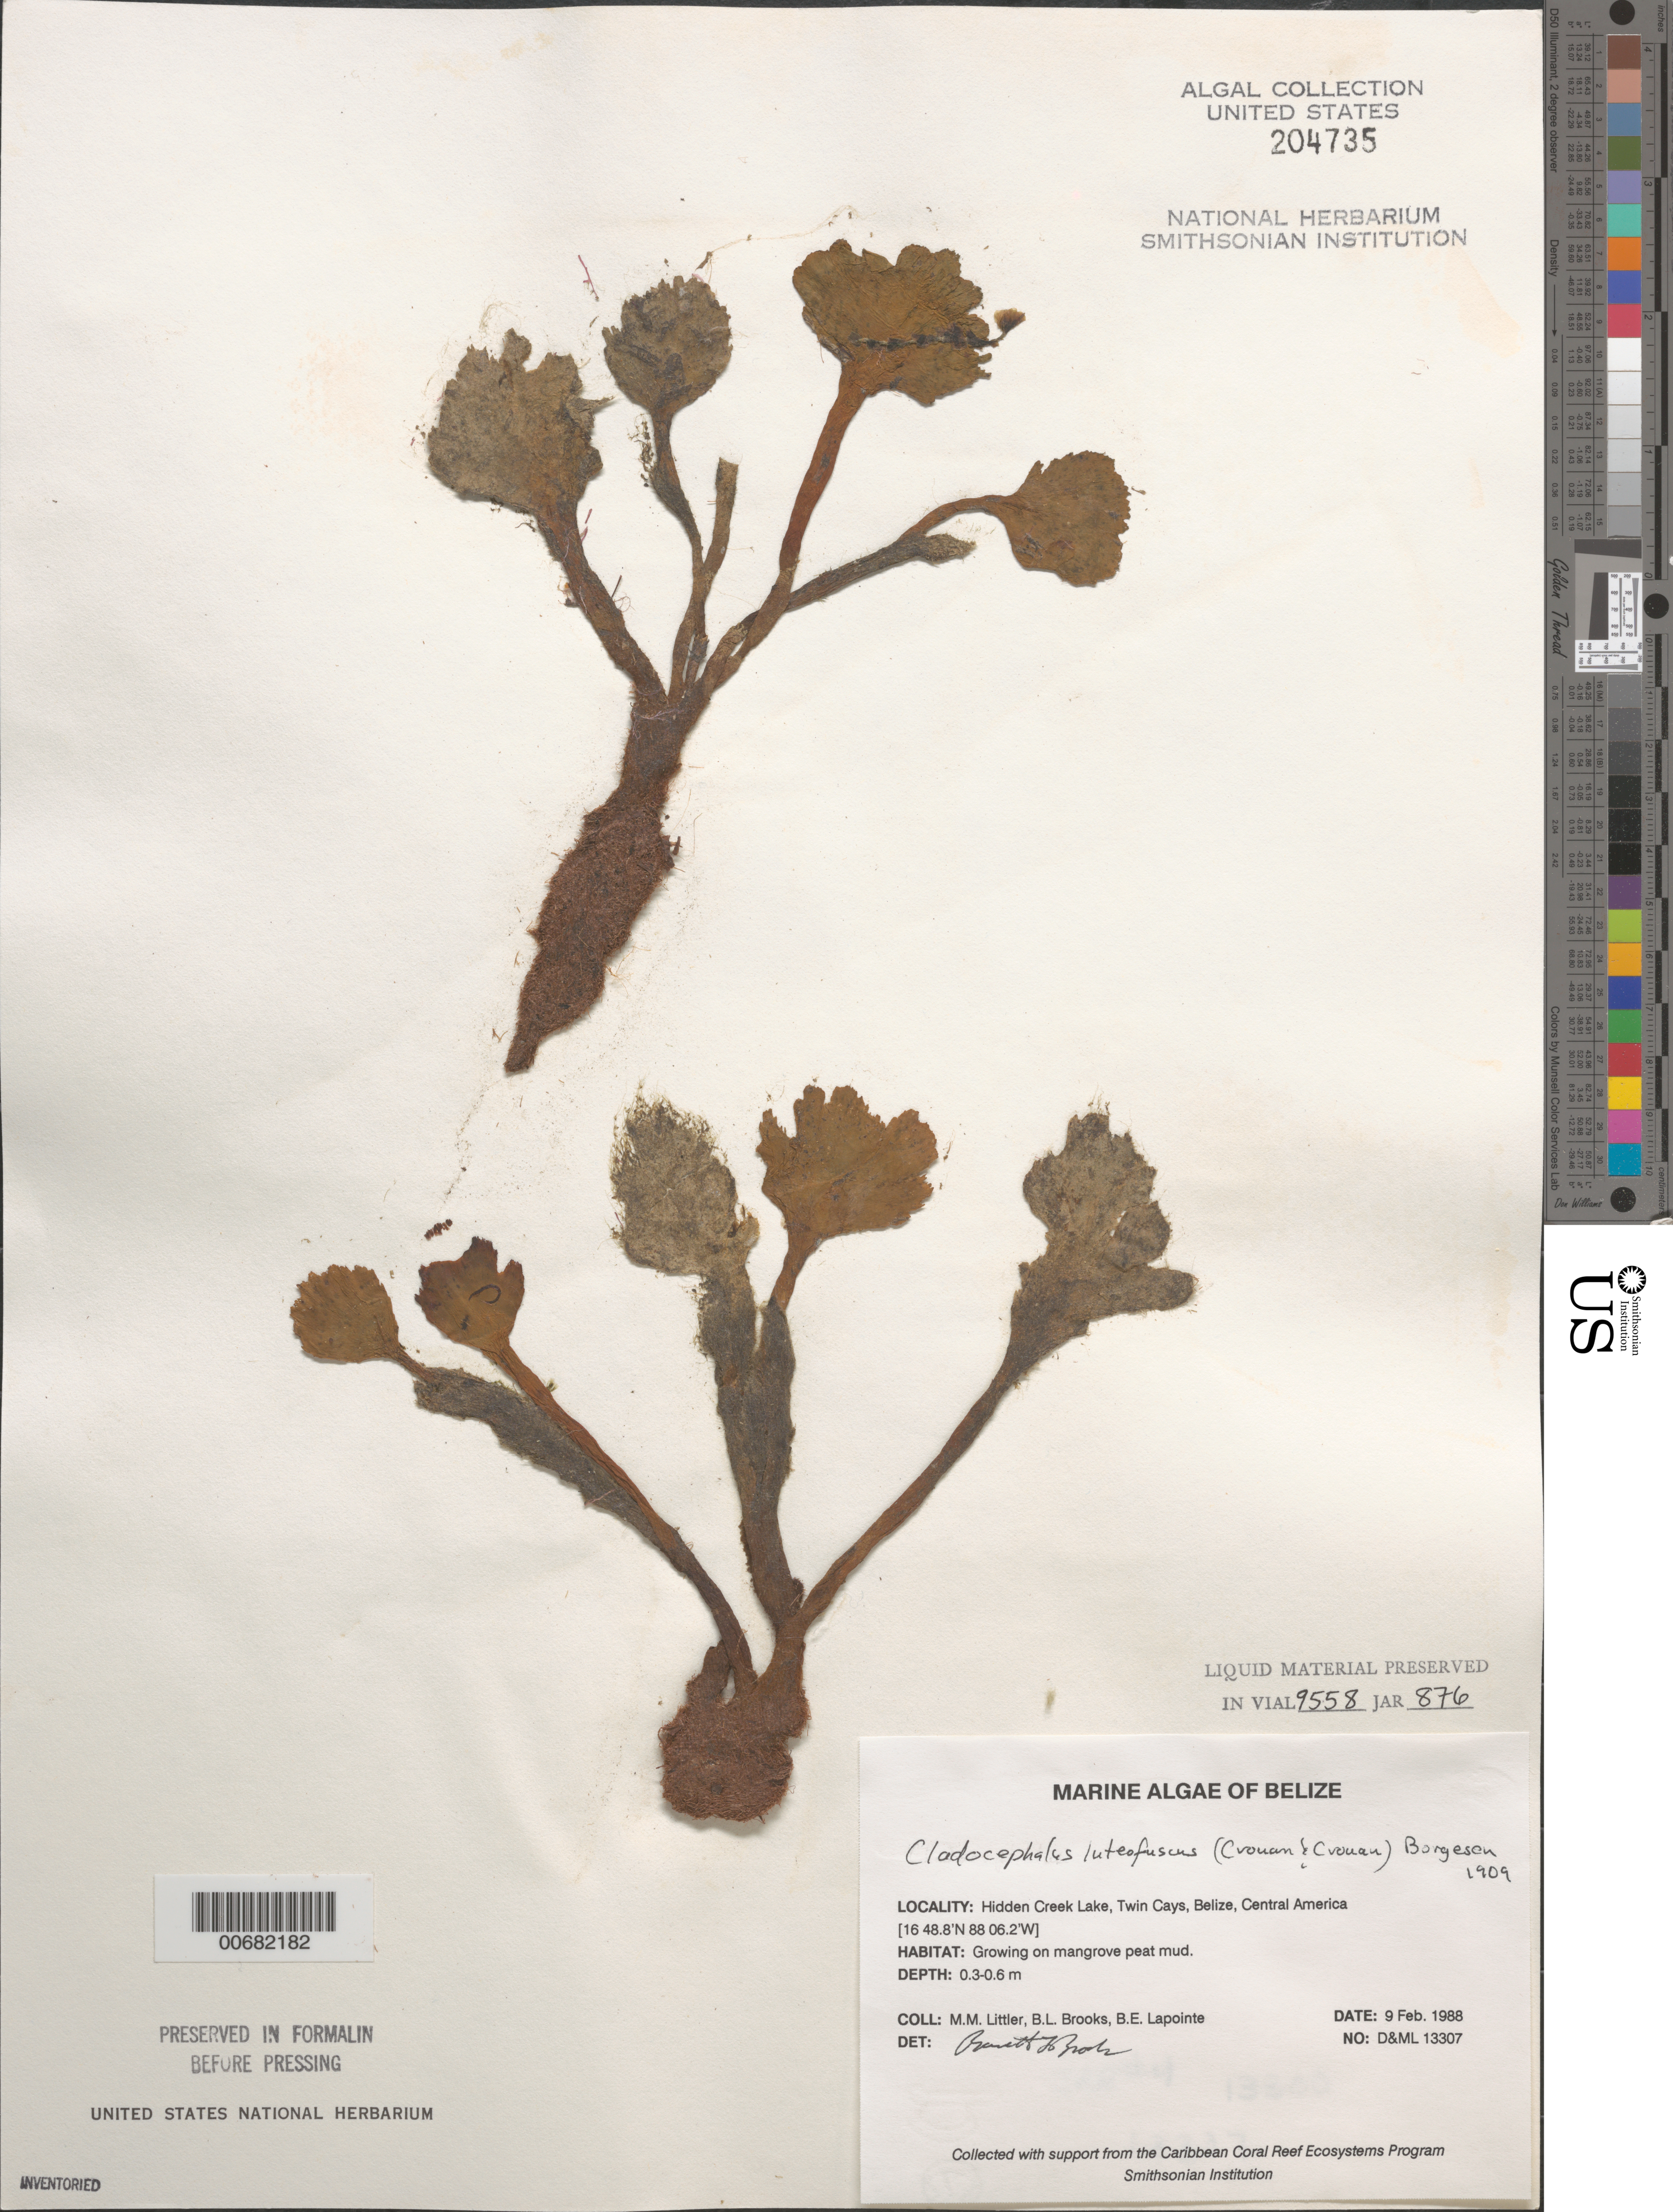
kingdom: Plantae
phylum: Chlorophyta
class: Ulvophyceae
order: Bryopsidales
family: Dichotomosiphonaceae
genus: Cladocephalus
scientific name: Cladocephalus luteofuscus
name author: (P. Crouan & H. Crouan) Børgesen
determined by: Brooks, B. L., (BOT), Smithsonian Institution - National Museum of Natural History (UNITED STATES)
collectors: M. M. Littler, B. Brooks & B. Lapointe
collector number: D&ML 13307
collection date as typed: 09 Feb 1988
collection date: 1988-02-09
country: Belize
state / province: Stann Creek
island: Twin Cays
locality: Hidden Creek Lake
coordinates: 16 48.8' N, 88 06.2' W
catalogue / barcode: US 204735-2